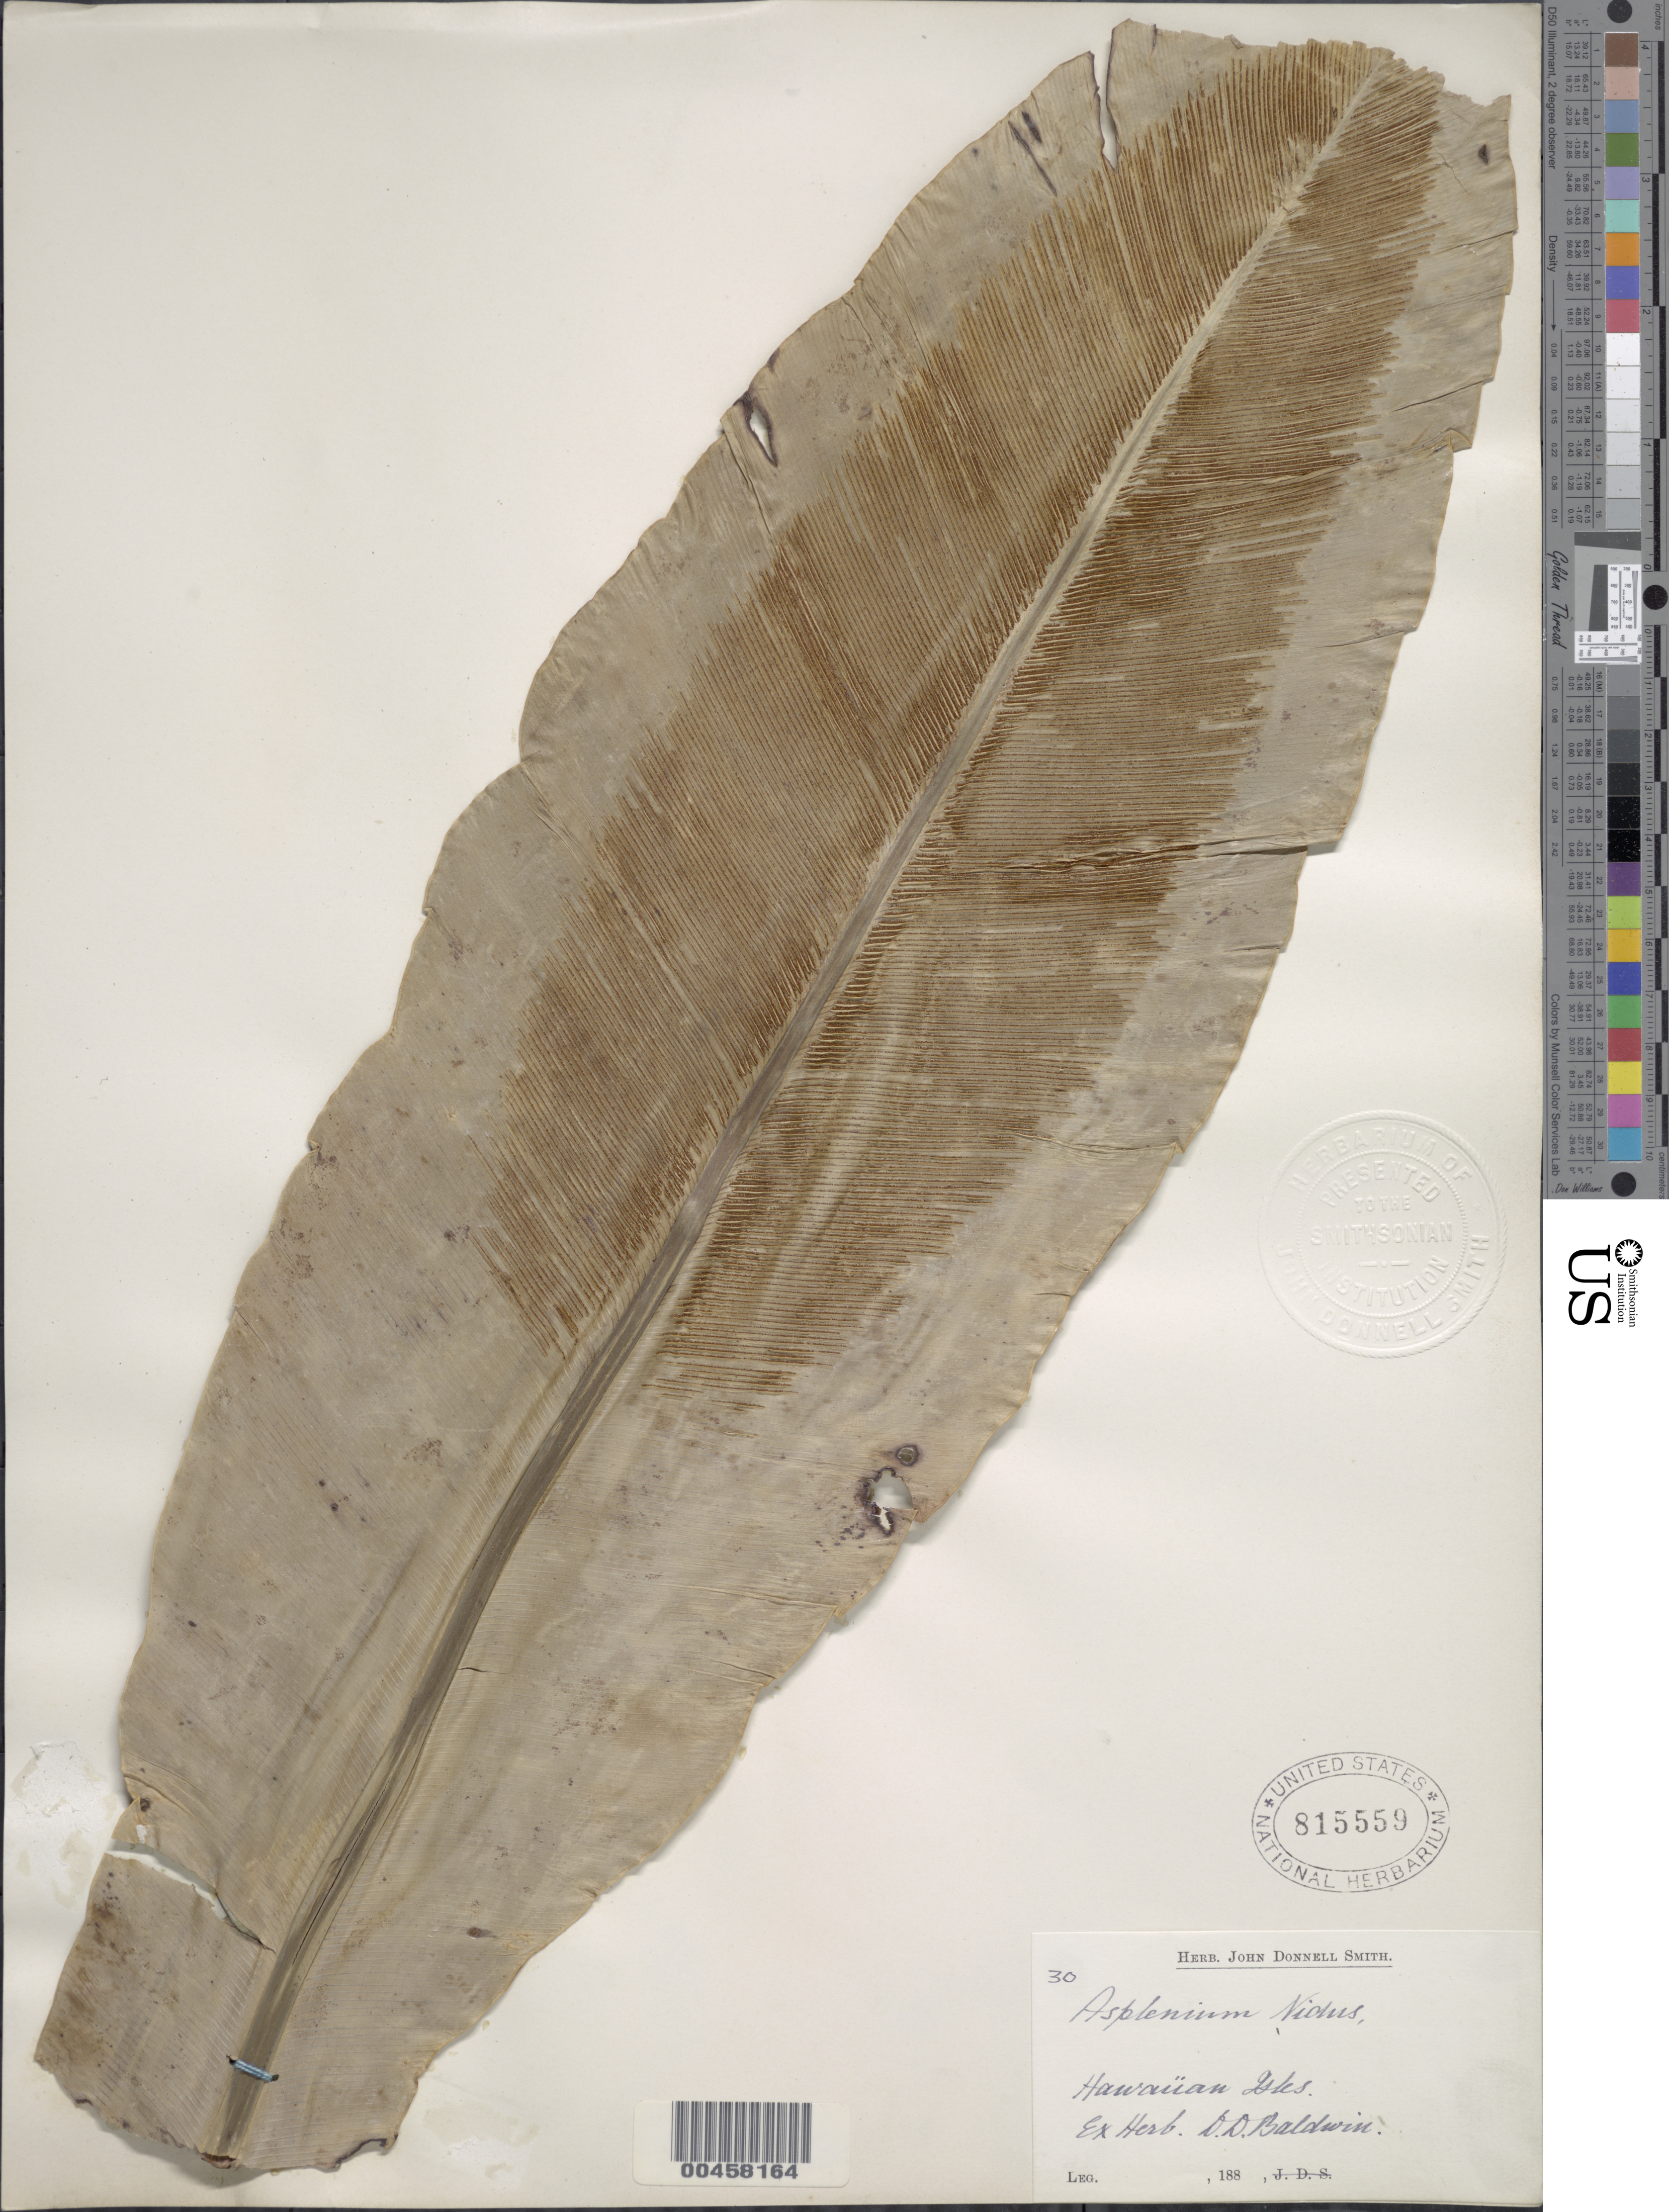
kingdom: Plantae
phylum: Tracheophyta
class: Polypodiopsida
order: Polypodiales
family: Aspleniaceae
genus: Asplenium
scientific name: Asplenium nidus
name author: L.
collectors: D. Baldwin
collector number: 30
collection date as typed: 188-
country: United States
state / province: Hawaii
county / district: Hawaii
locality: Hawaiian Isles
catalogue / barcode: US 815559